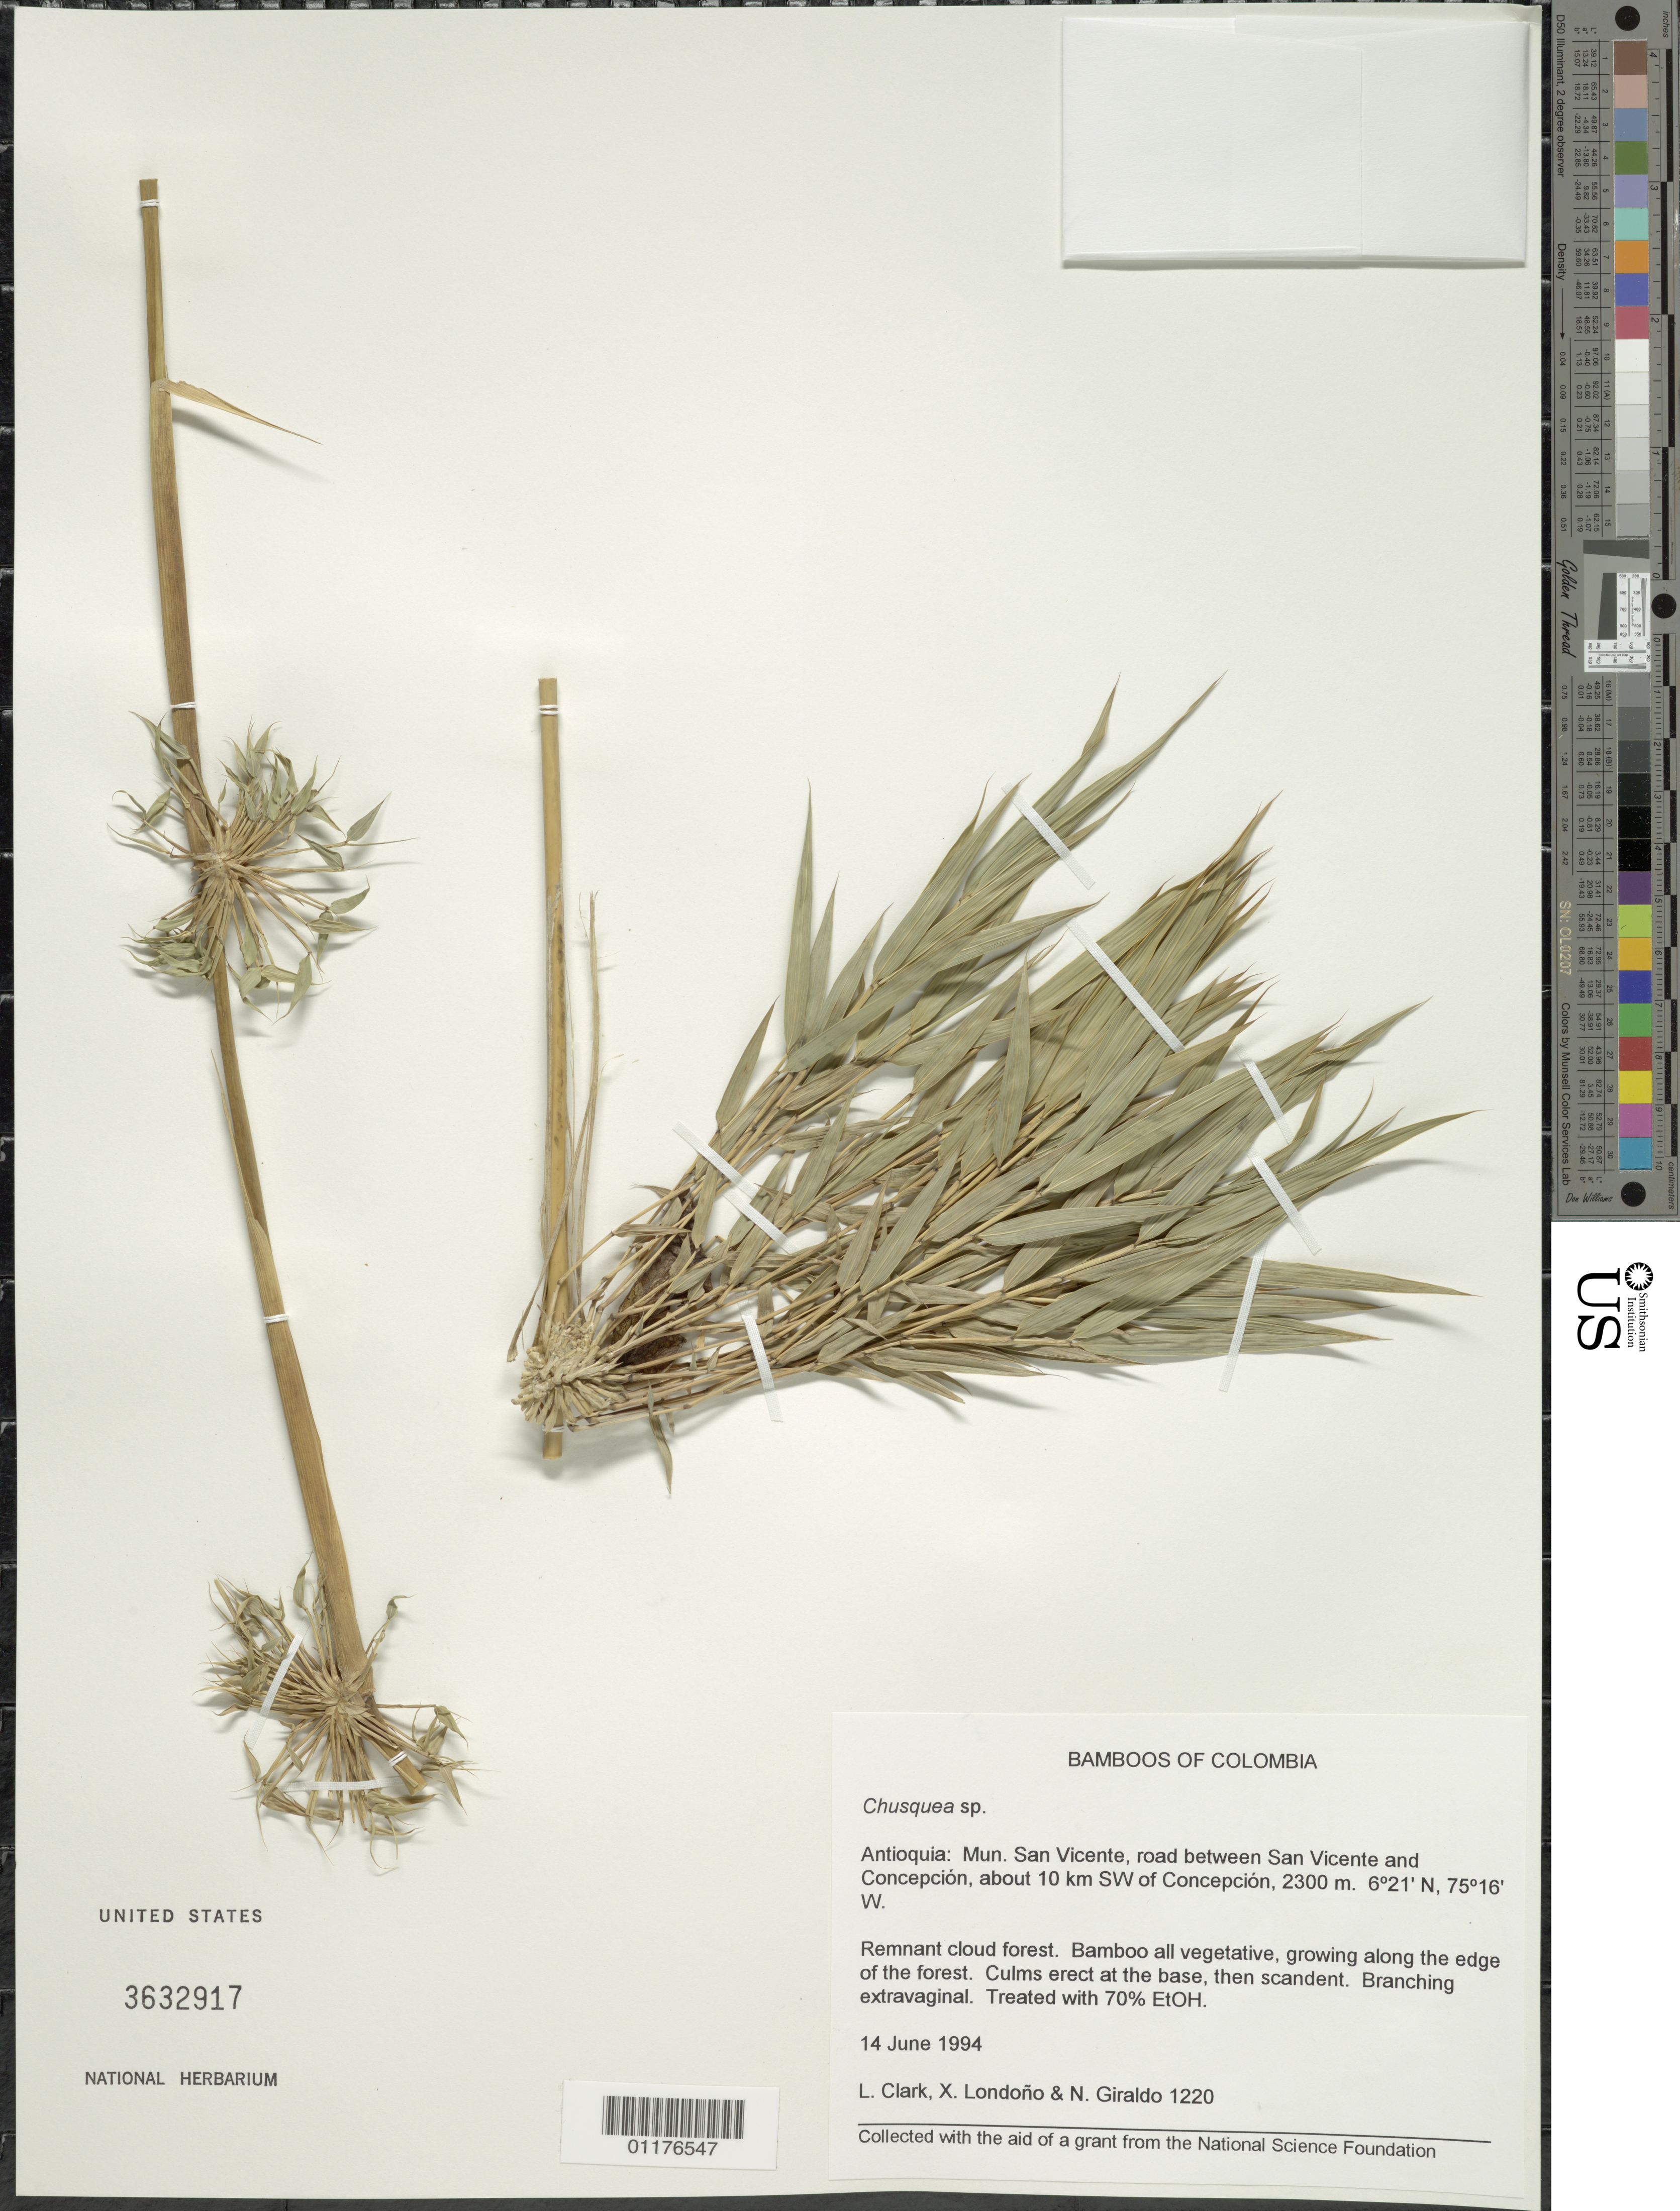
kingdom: Plantae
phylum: Tracheophyta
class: Liliopsida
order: Poales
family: Poaceae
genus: Chusquea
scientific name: Chusquea sp.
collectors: L. G. Clark, X. Londoño & N. Giraldo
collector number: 1220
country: Colombia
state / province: Antioquiá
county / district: San Vicente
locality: Between San Vicente and Concrepcion, SW of Concepcion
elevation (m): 2300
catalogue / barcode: US 3632917